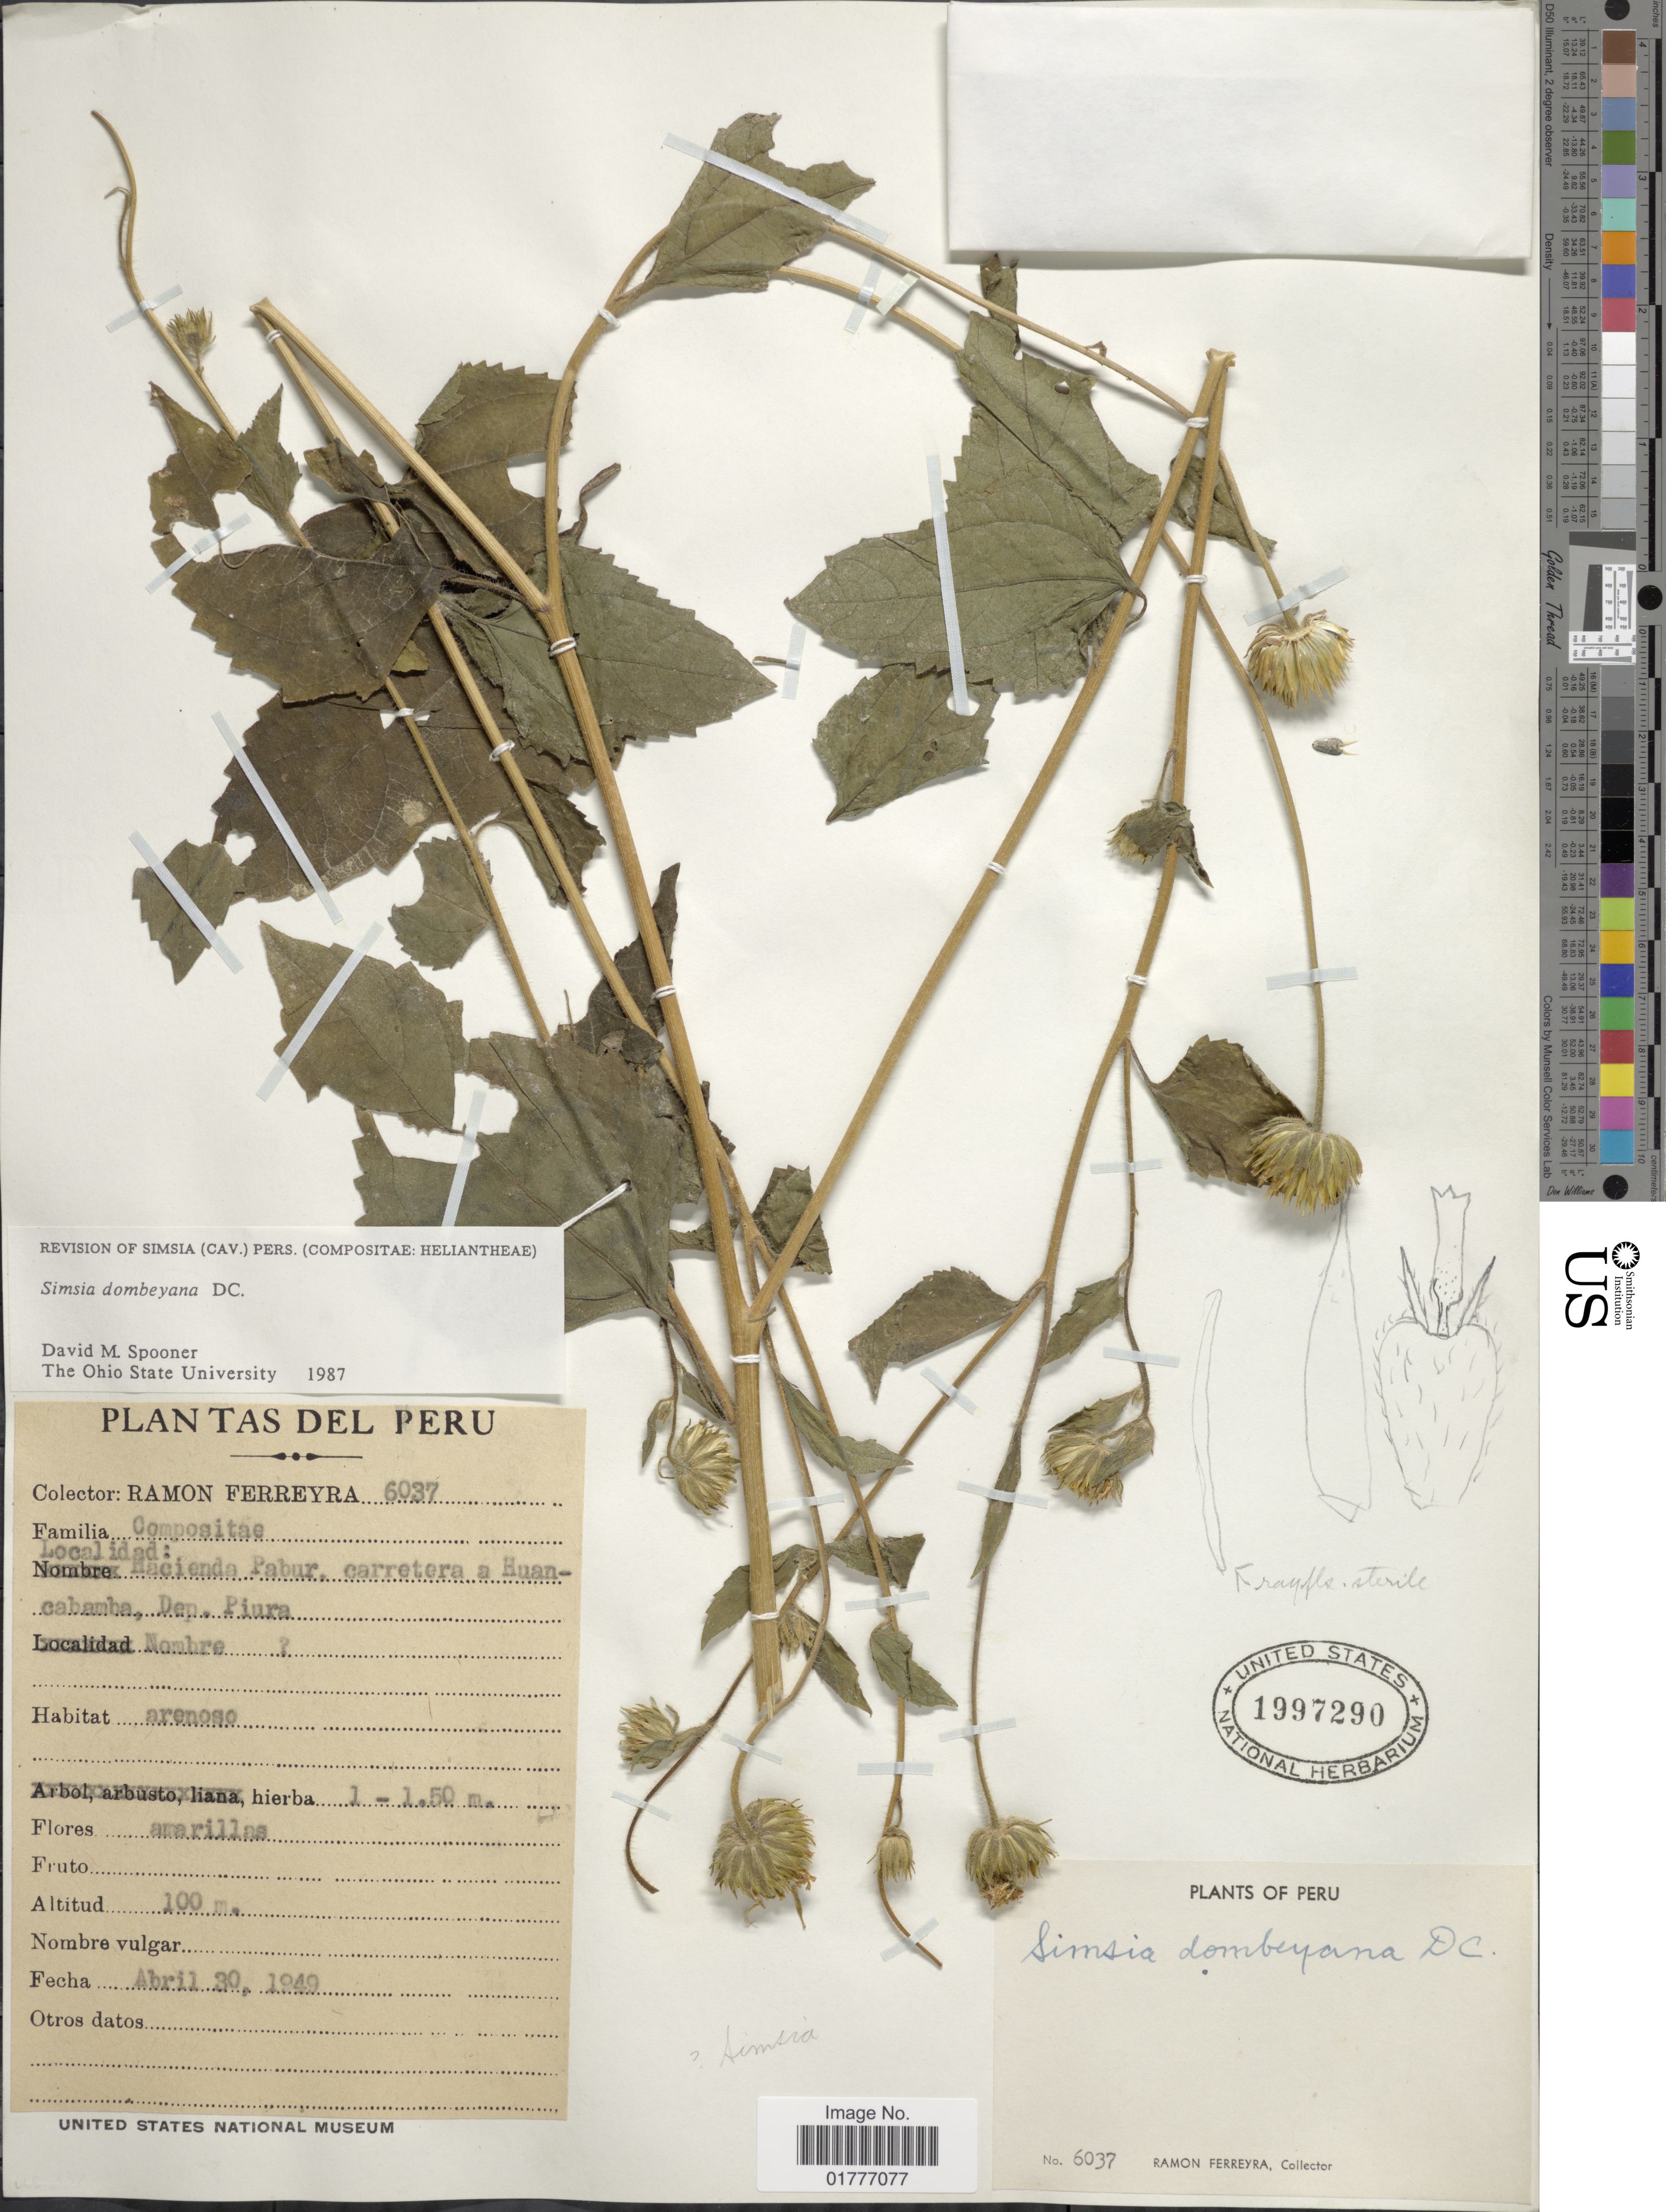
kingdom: Plantae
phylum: Tracheophyta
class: Magnoliopsida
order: Asterales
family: Asteraceae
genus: Simsia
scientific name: Simsia dombeyana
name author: DC.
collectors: R. A. Ferreyra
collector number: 6037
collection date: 1949-04-30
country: Peru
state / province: Piura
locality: Hacienda Pabur, carretera a Huancabamba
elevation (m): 100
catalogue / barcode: US 1997290